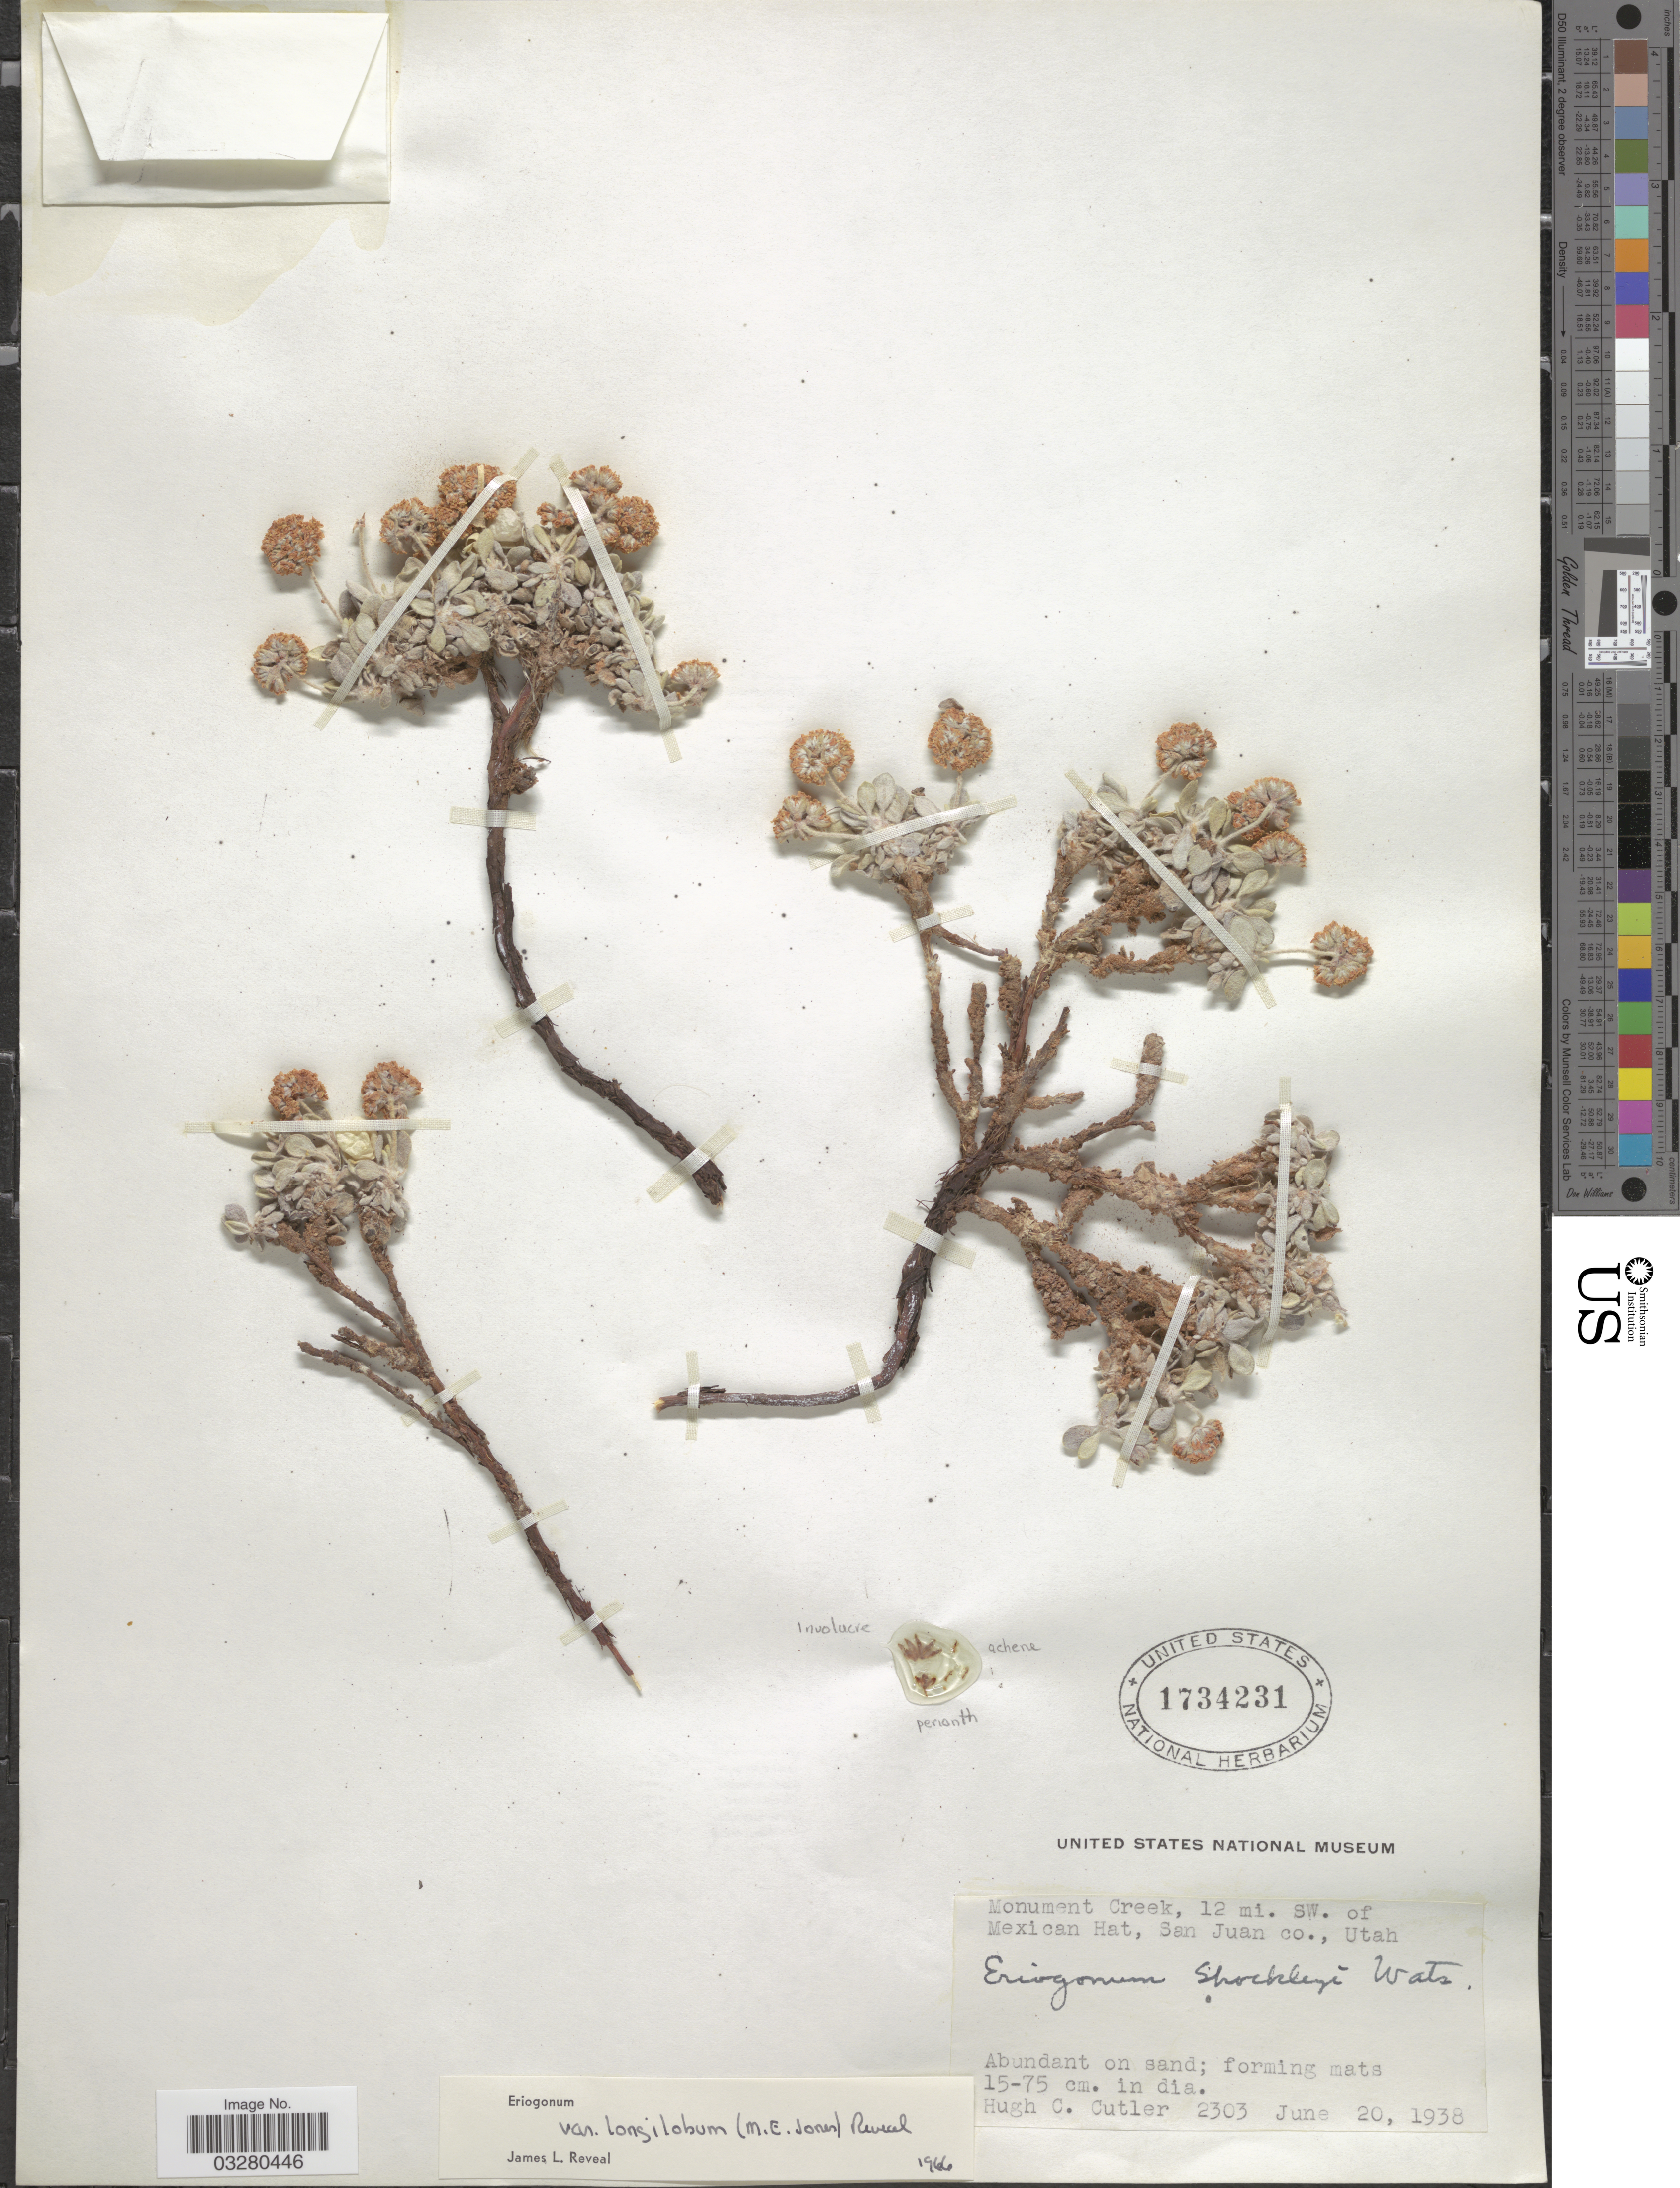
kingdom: Plantae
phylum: Tracheophyta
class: Magnoliopsida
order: Caryophyllales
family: Polygonaceae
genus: Eriogonum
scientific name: Eriogonum shockleyi var. longilobum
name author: (M.E. Jones) Reveal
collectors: H. C. Cutler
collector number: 2303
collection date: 1938-06-20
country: United States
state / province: Utah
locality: Monument Creek, 12 mi. SW. of Mexican Hat, San Juan Co.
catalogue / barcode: US 1734231